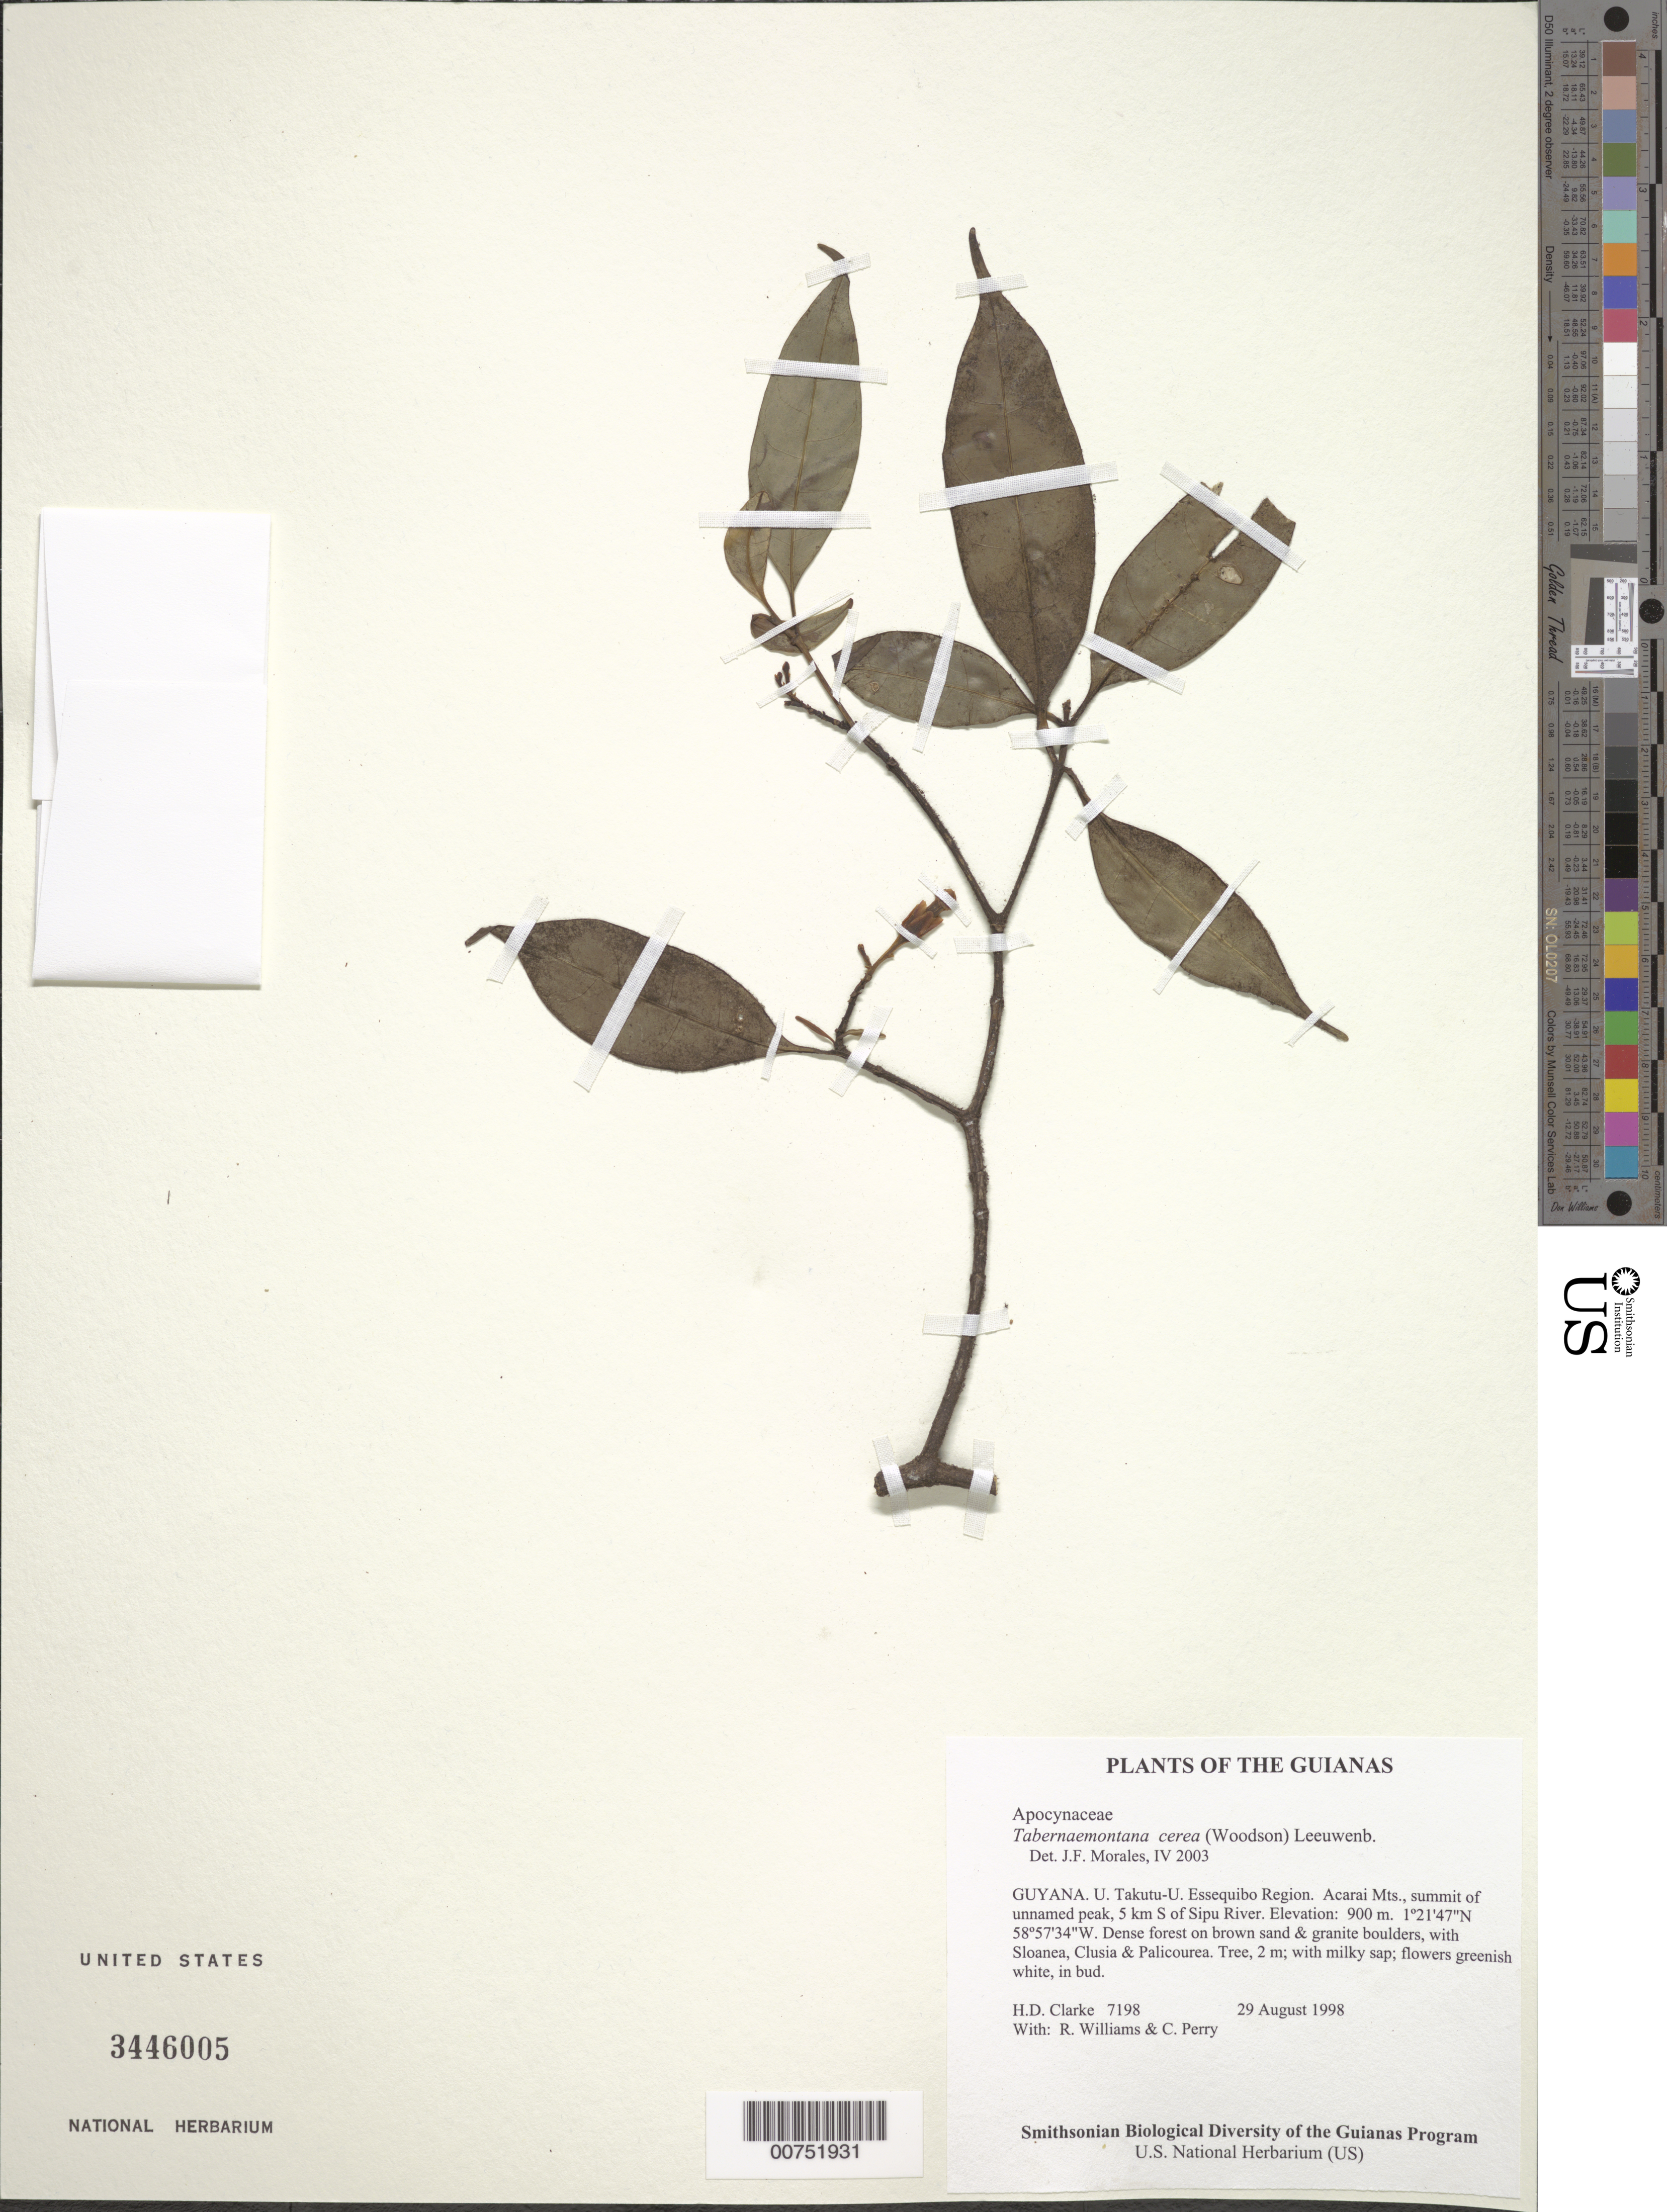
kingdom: Plantae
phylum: Tracheophyta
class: Magnoliopsida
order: Gentianales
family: Apocynaceae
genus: Tabernaemontana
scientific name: Tabernaemontana cerea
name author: (Woodson) Leewenberg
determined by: Morales, J. F.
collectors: H. D. Clarke, R. Williams & C. Perry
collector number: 7198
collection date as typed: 29 August 1998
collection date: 1998-08-29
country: Guyana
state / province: U. Takutu-U. Essequibo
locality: Acarai Mts., summit of unnamed peak, 5 km S of Sipu River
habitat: Dense forest on brown sand & granite boulders, with Sloanea, Clusia & Palicourea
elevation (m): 900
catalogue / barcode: US 3446005